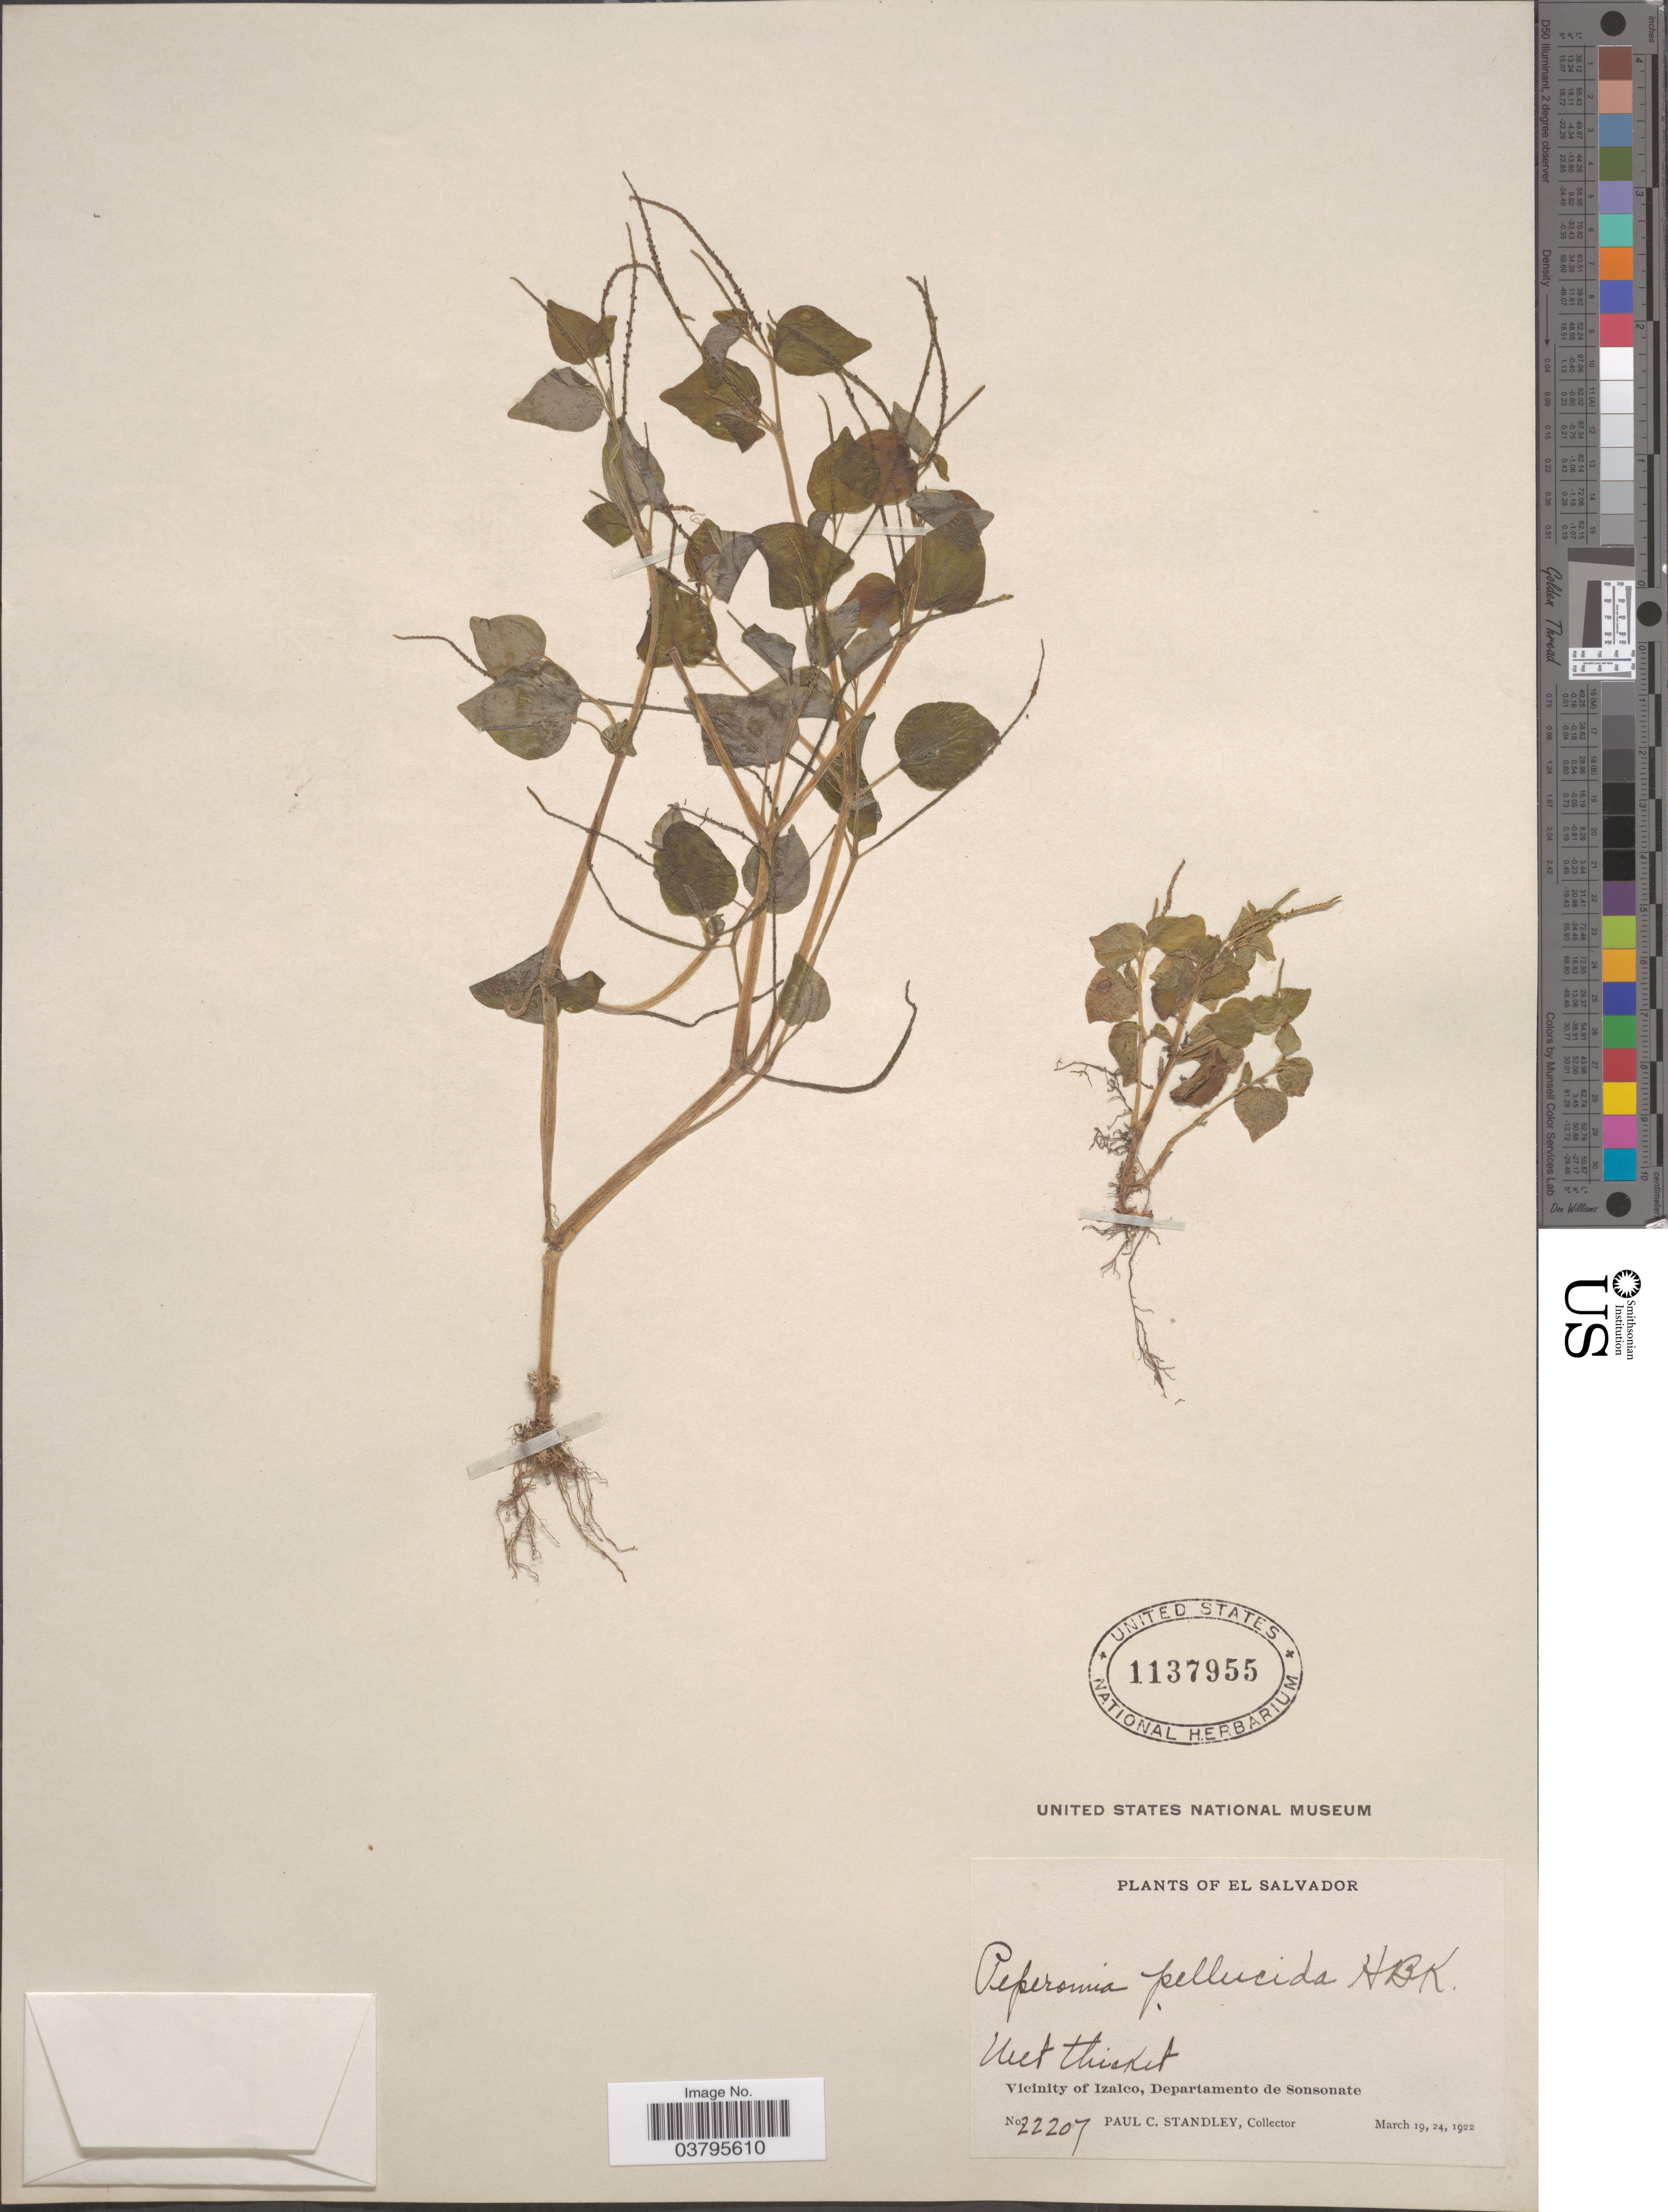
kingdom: Plantae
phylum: Tracheophyta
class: Magnoliopsida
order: Piperales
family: Piperaceae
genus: Peperomia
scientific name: Peperomia pellucida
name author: (L.) Kunth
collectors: P. C. Standley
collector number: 22207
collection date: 1922-03-19/1922-03-24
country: El Salvador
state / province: Sonsonate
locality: Vicinity of Izalco, Departamento de Sonsonate.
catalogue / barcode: US 1137955